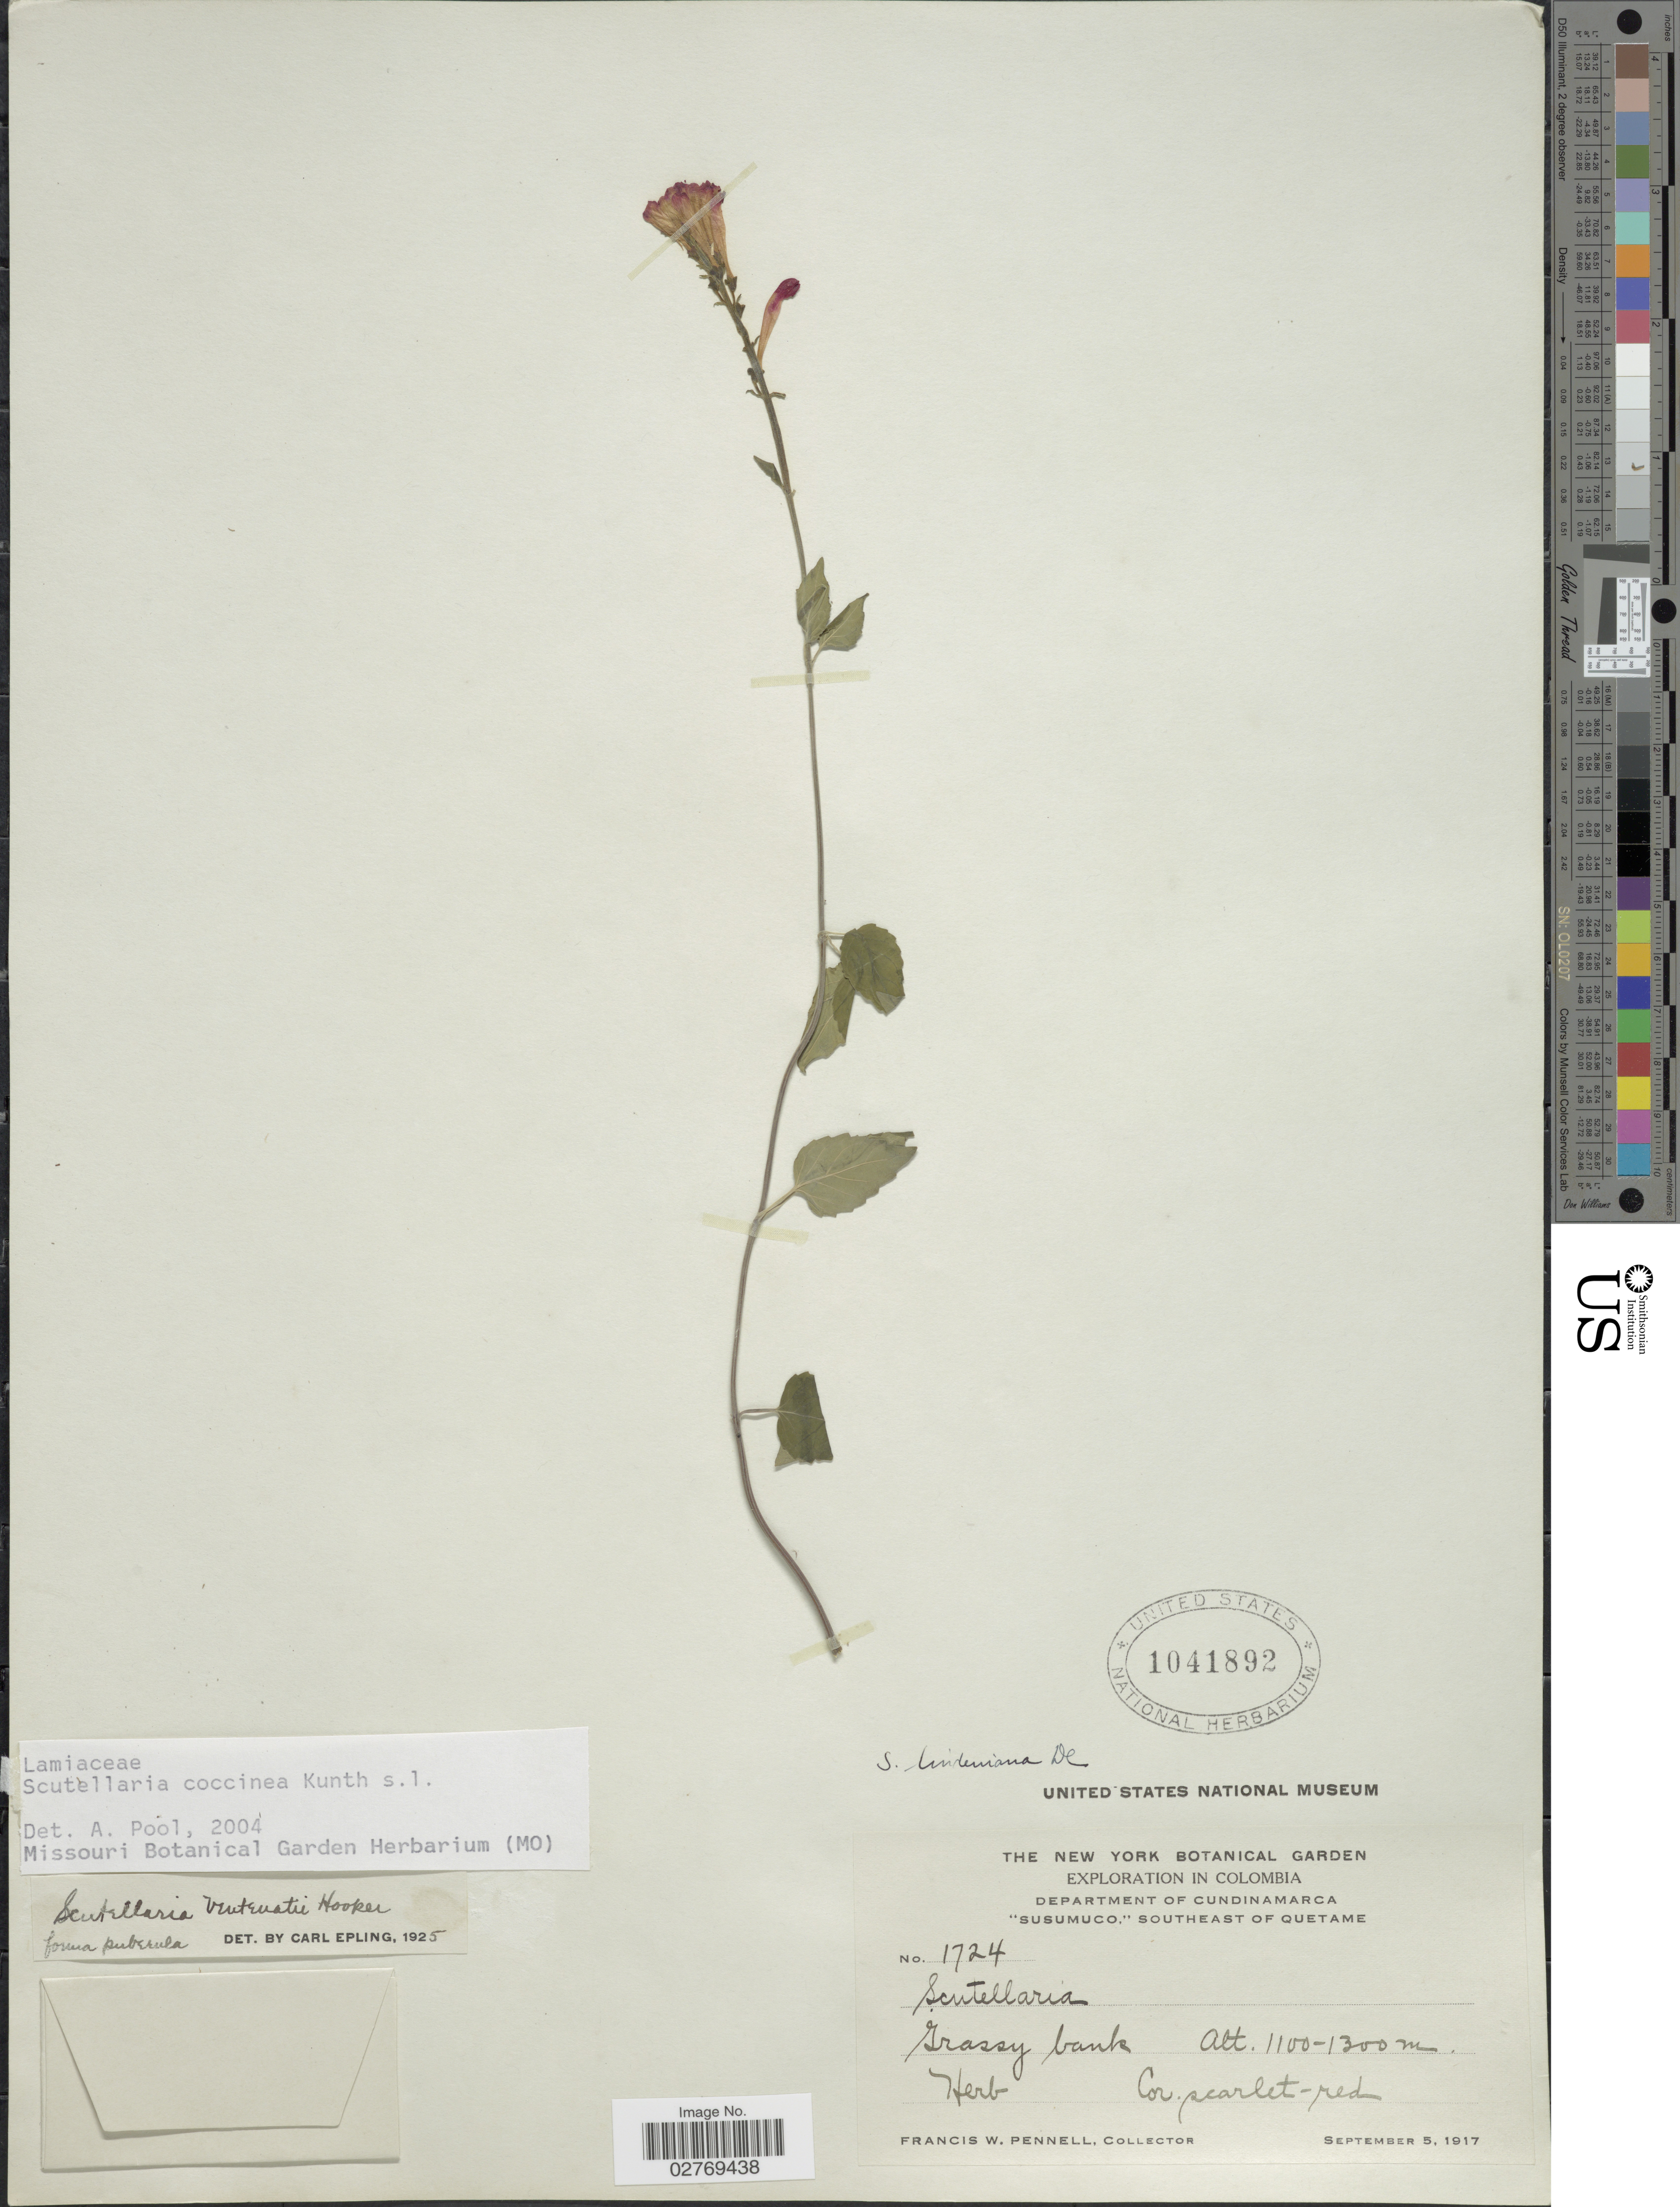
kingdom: Plantae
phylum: Tracheophyta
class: Magnoliopsida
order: Lamiales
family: Lamiaceae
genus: Scutellaria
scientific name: Scutellaria coccinea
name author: Kunth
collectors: F. W. Pennell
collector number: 1724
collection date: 1917-09-05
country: Colombia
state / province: Cundinamarca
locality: Department of Cundinamarca, "Susumuco," Southeast of Quetame.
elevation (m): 1100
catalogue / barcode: US 1041892